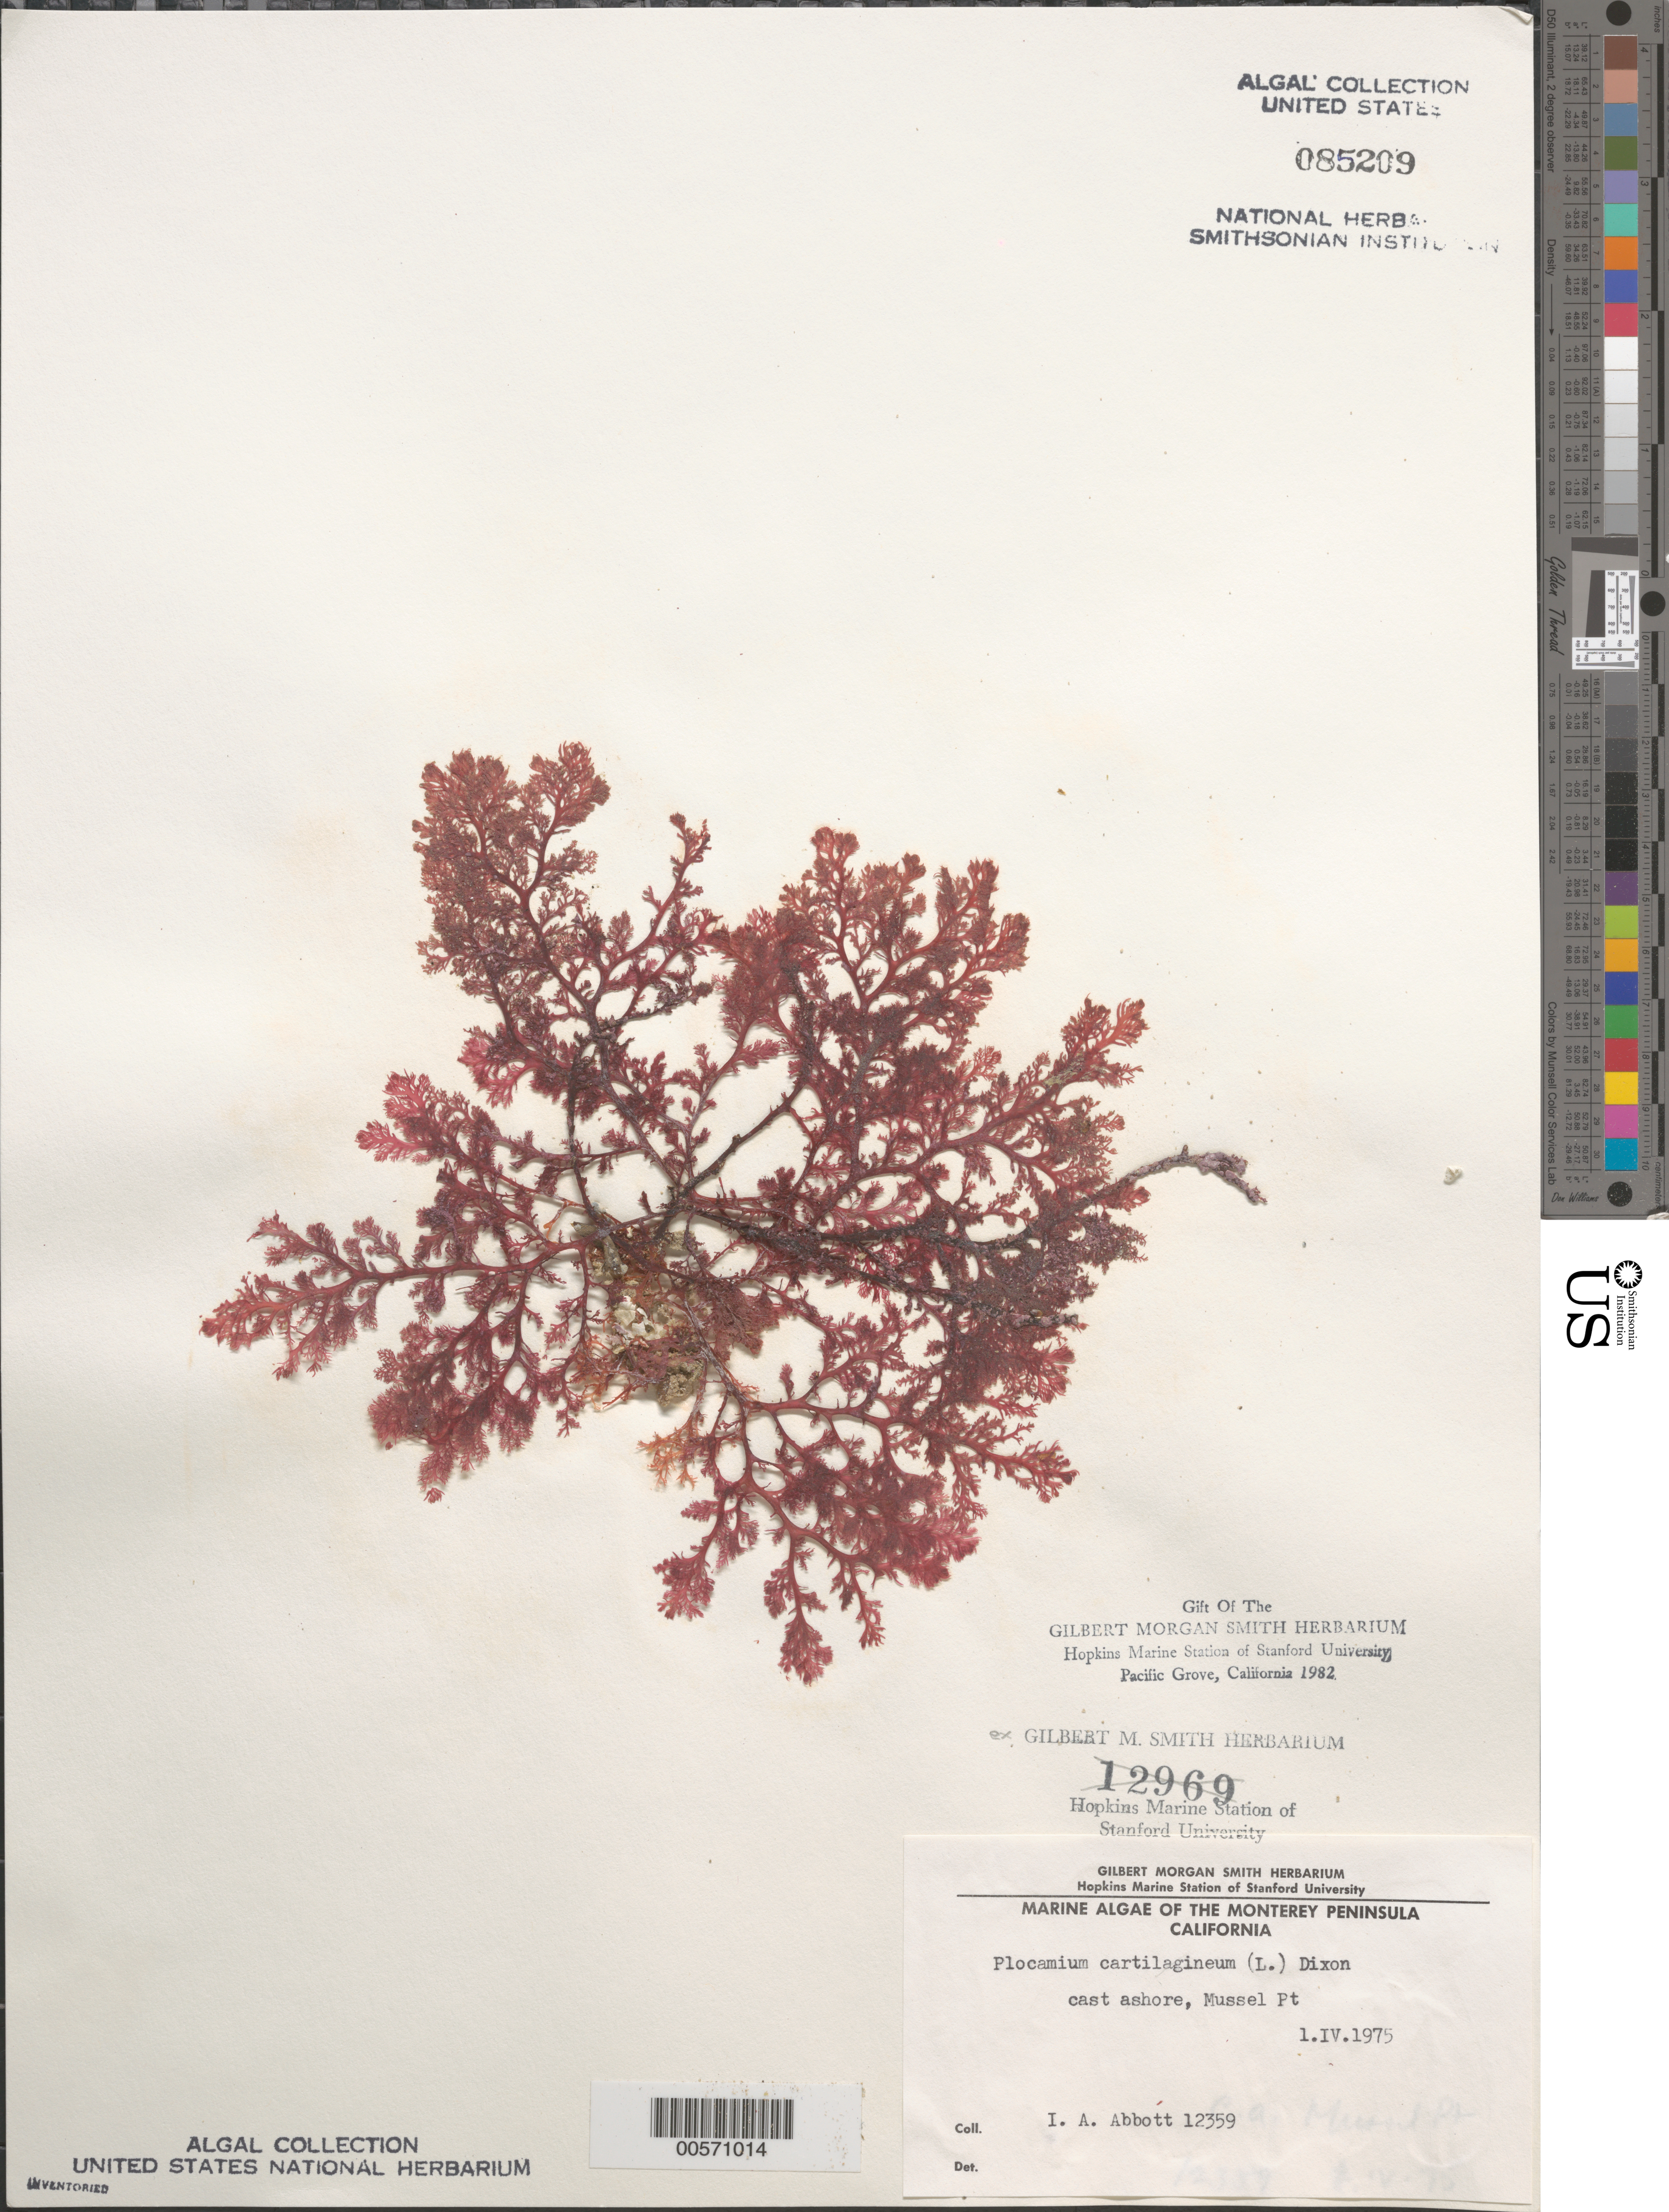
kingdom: Plantae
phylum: Rhodophyta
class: Florideophyceae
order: Plocamiales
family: Plocamiaceae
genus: Plocamium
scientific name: Plocamium cartilagineum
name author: (L.) P.S. Dixon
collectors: I. A. Abbott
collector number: IAA 12359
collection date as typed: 01 Apr 1975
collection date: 1975-04-01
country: United States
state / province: California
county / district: Monterey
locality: Mussel Point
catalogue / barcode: US 85209